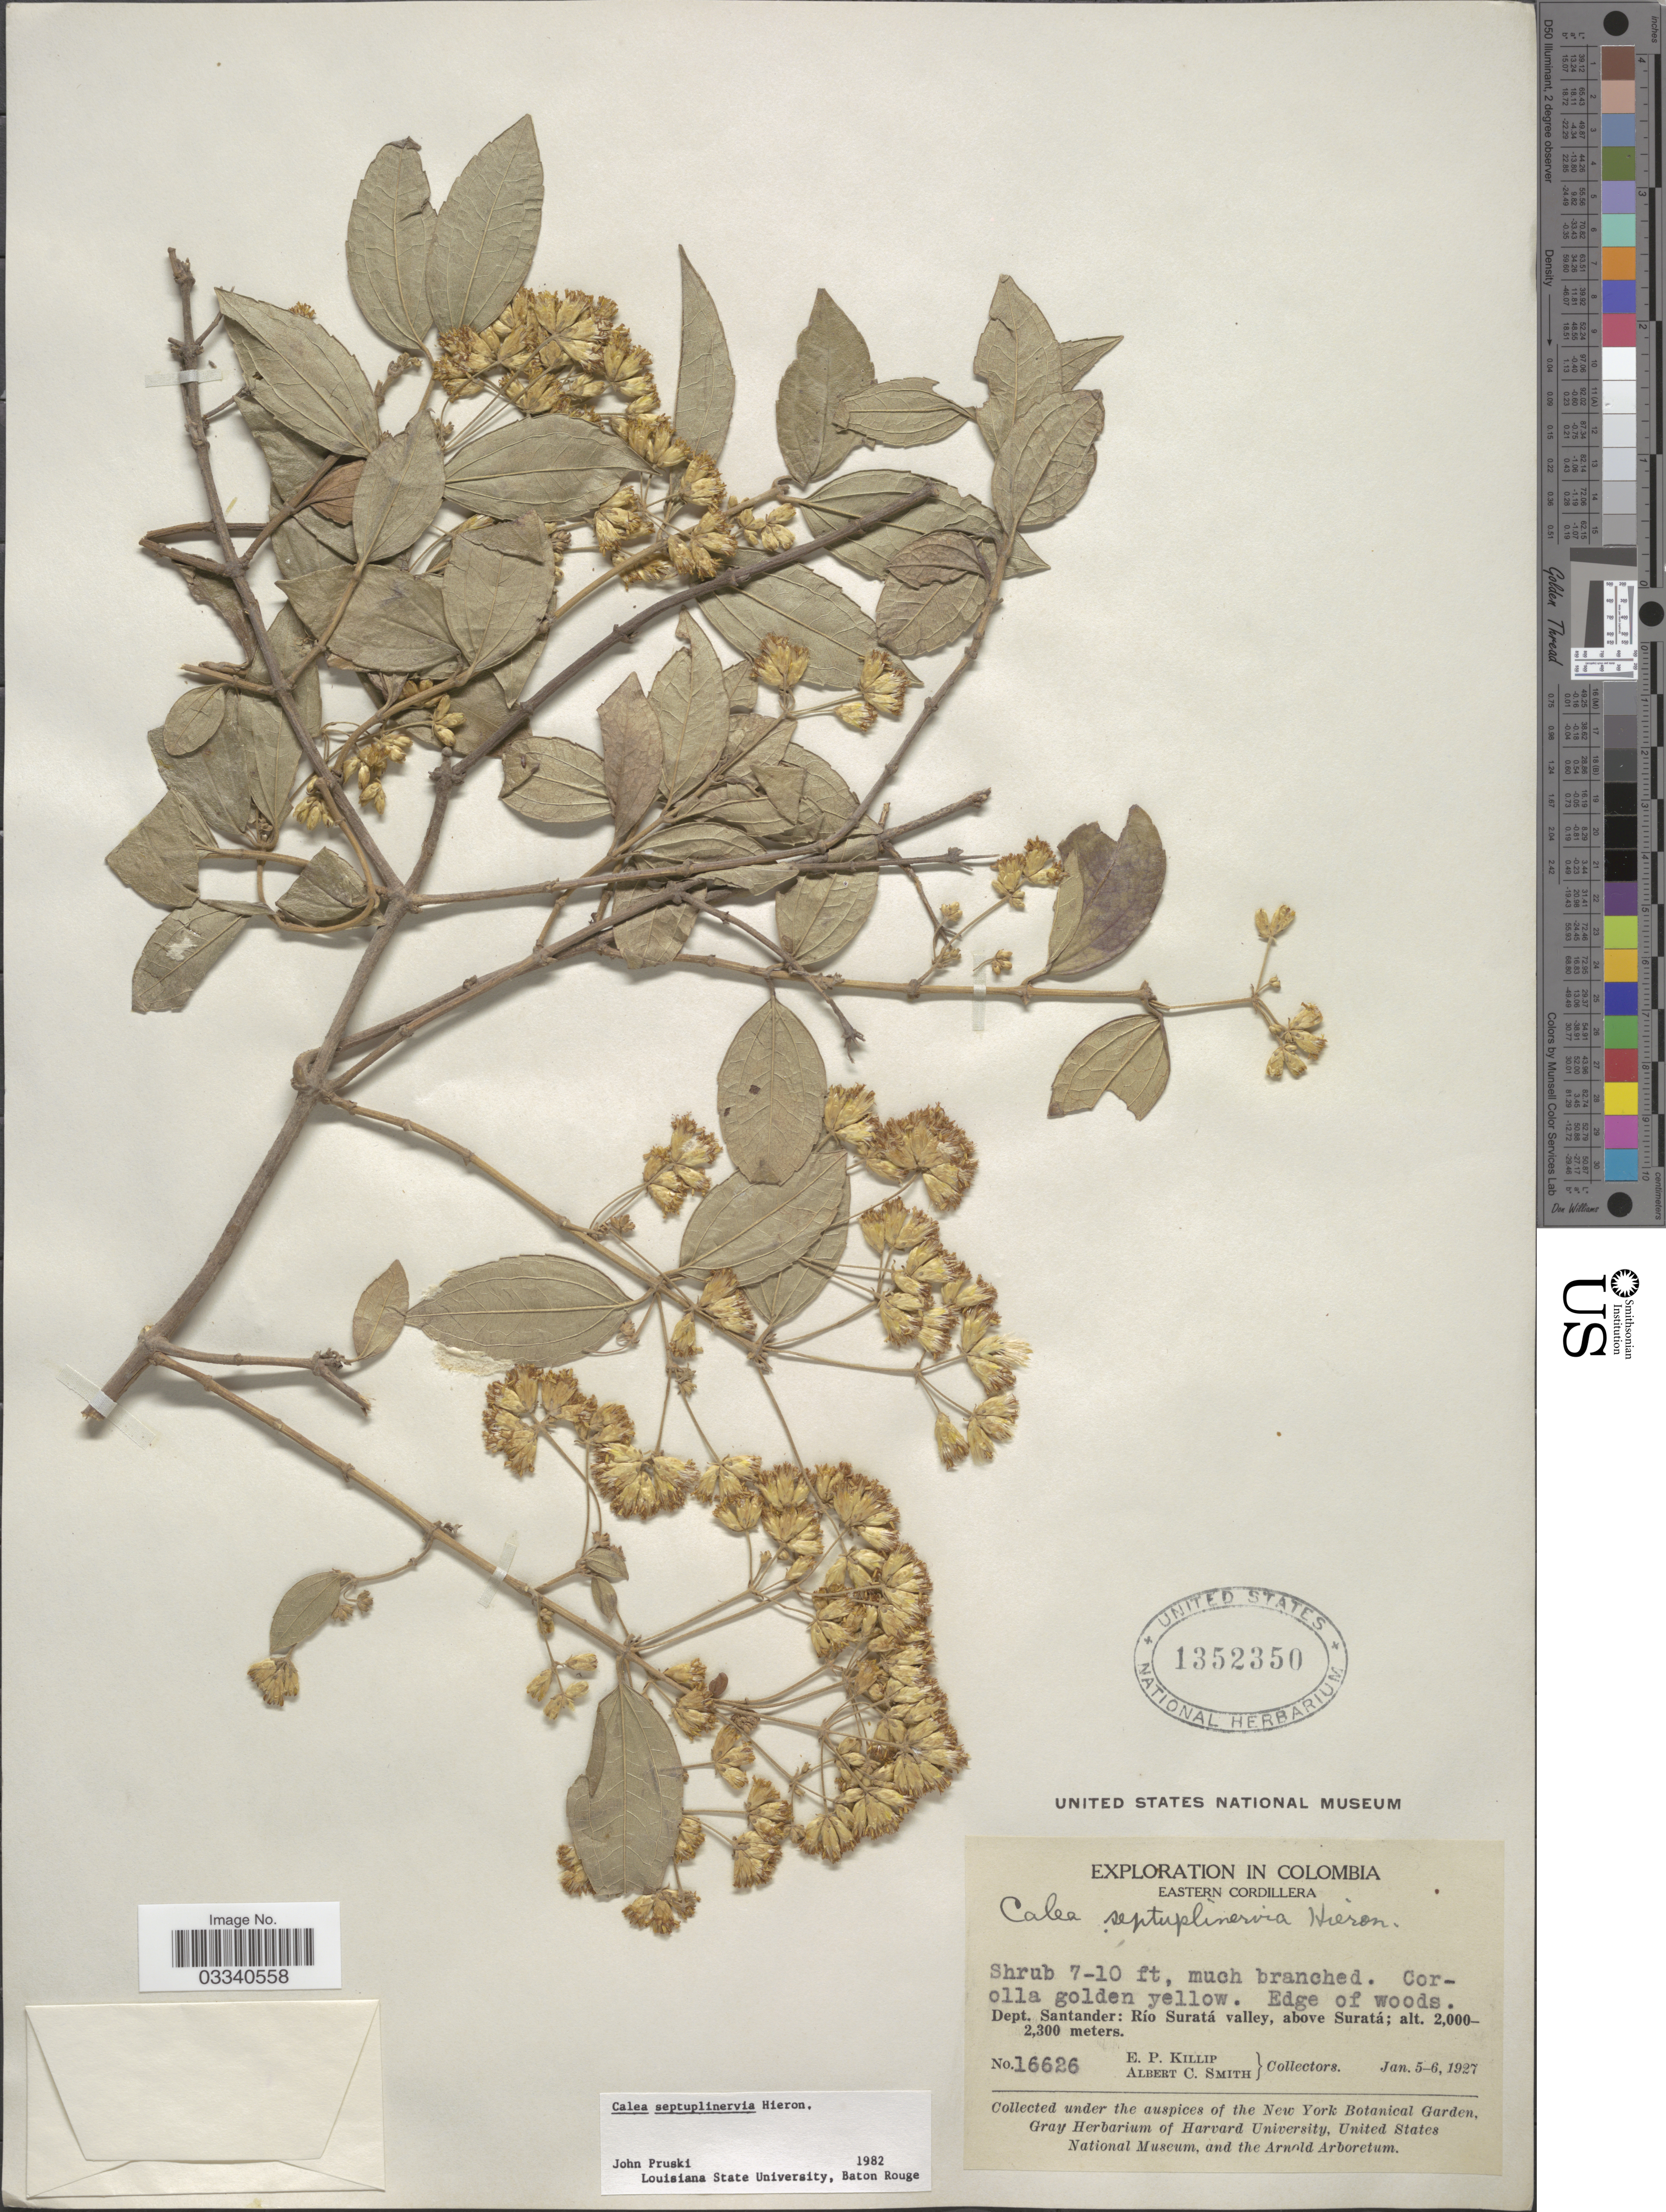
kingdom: Plantae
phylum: Tracheophyta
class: Magnoliopsida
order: Asterales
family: Asteraceae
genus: Calea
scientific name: Calea septuplinervia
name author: Hieron.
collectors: E. P. Killip & A. C. Smith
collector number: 16626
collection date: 1927-01-05/1927-01-06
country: Colombia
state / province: Santander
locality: Eastern Cordillera. Dept. Santander: Río Suratá valley, above Suratá.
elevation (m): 2000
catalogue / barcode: US 1352350